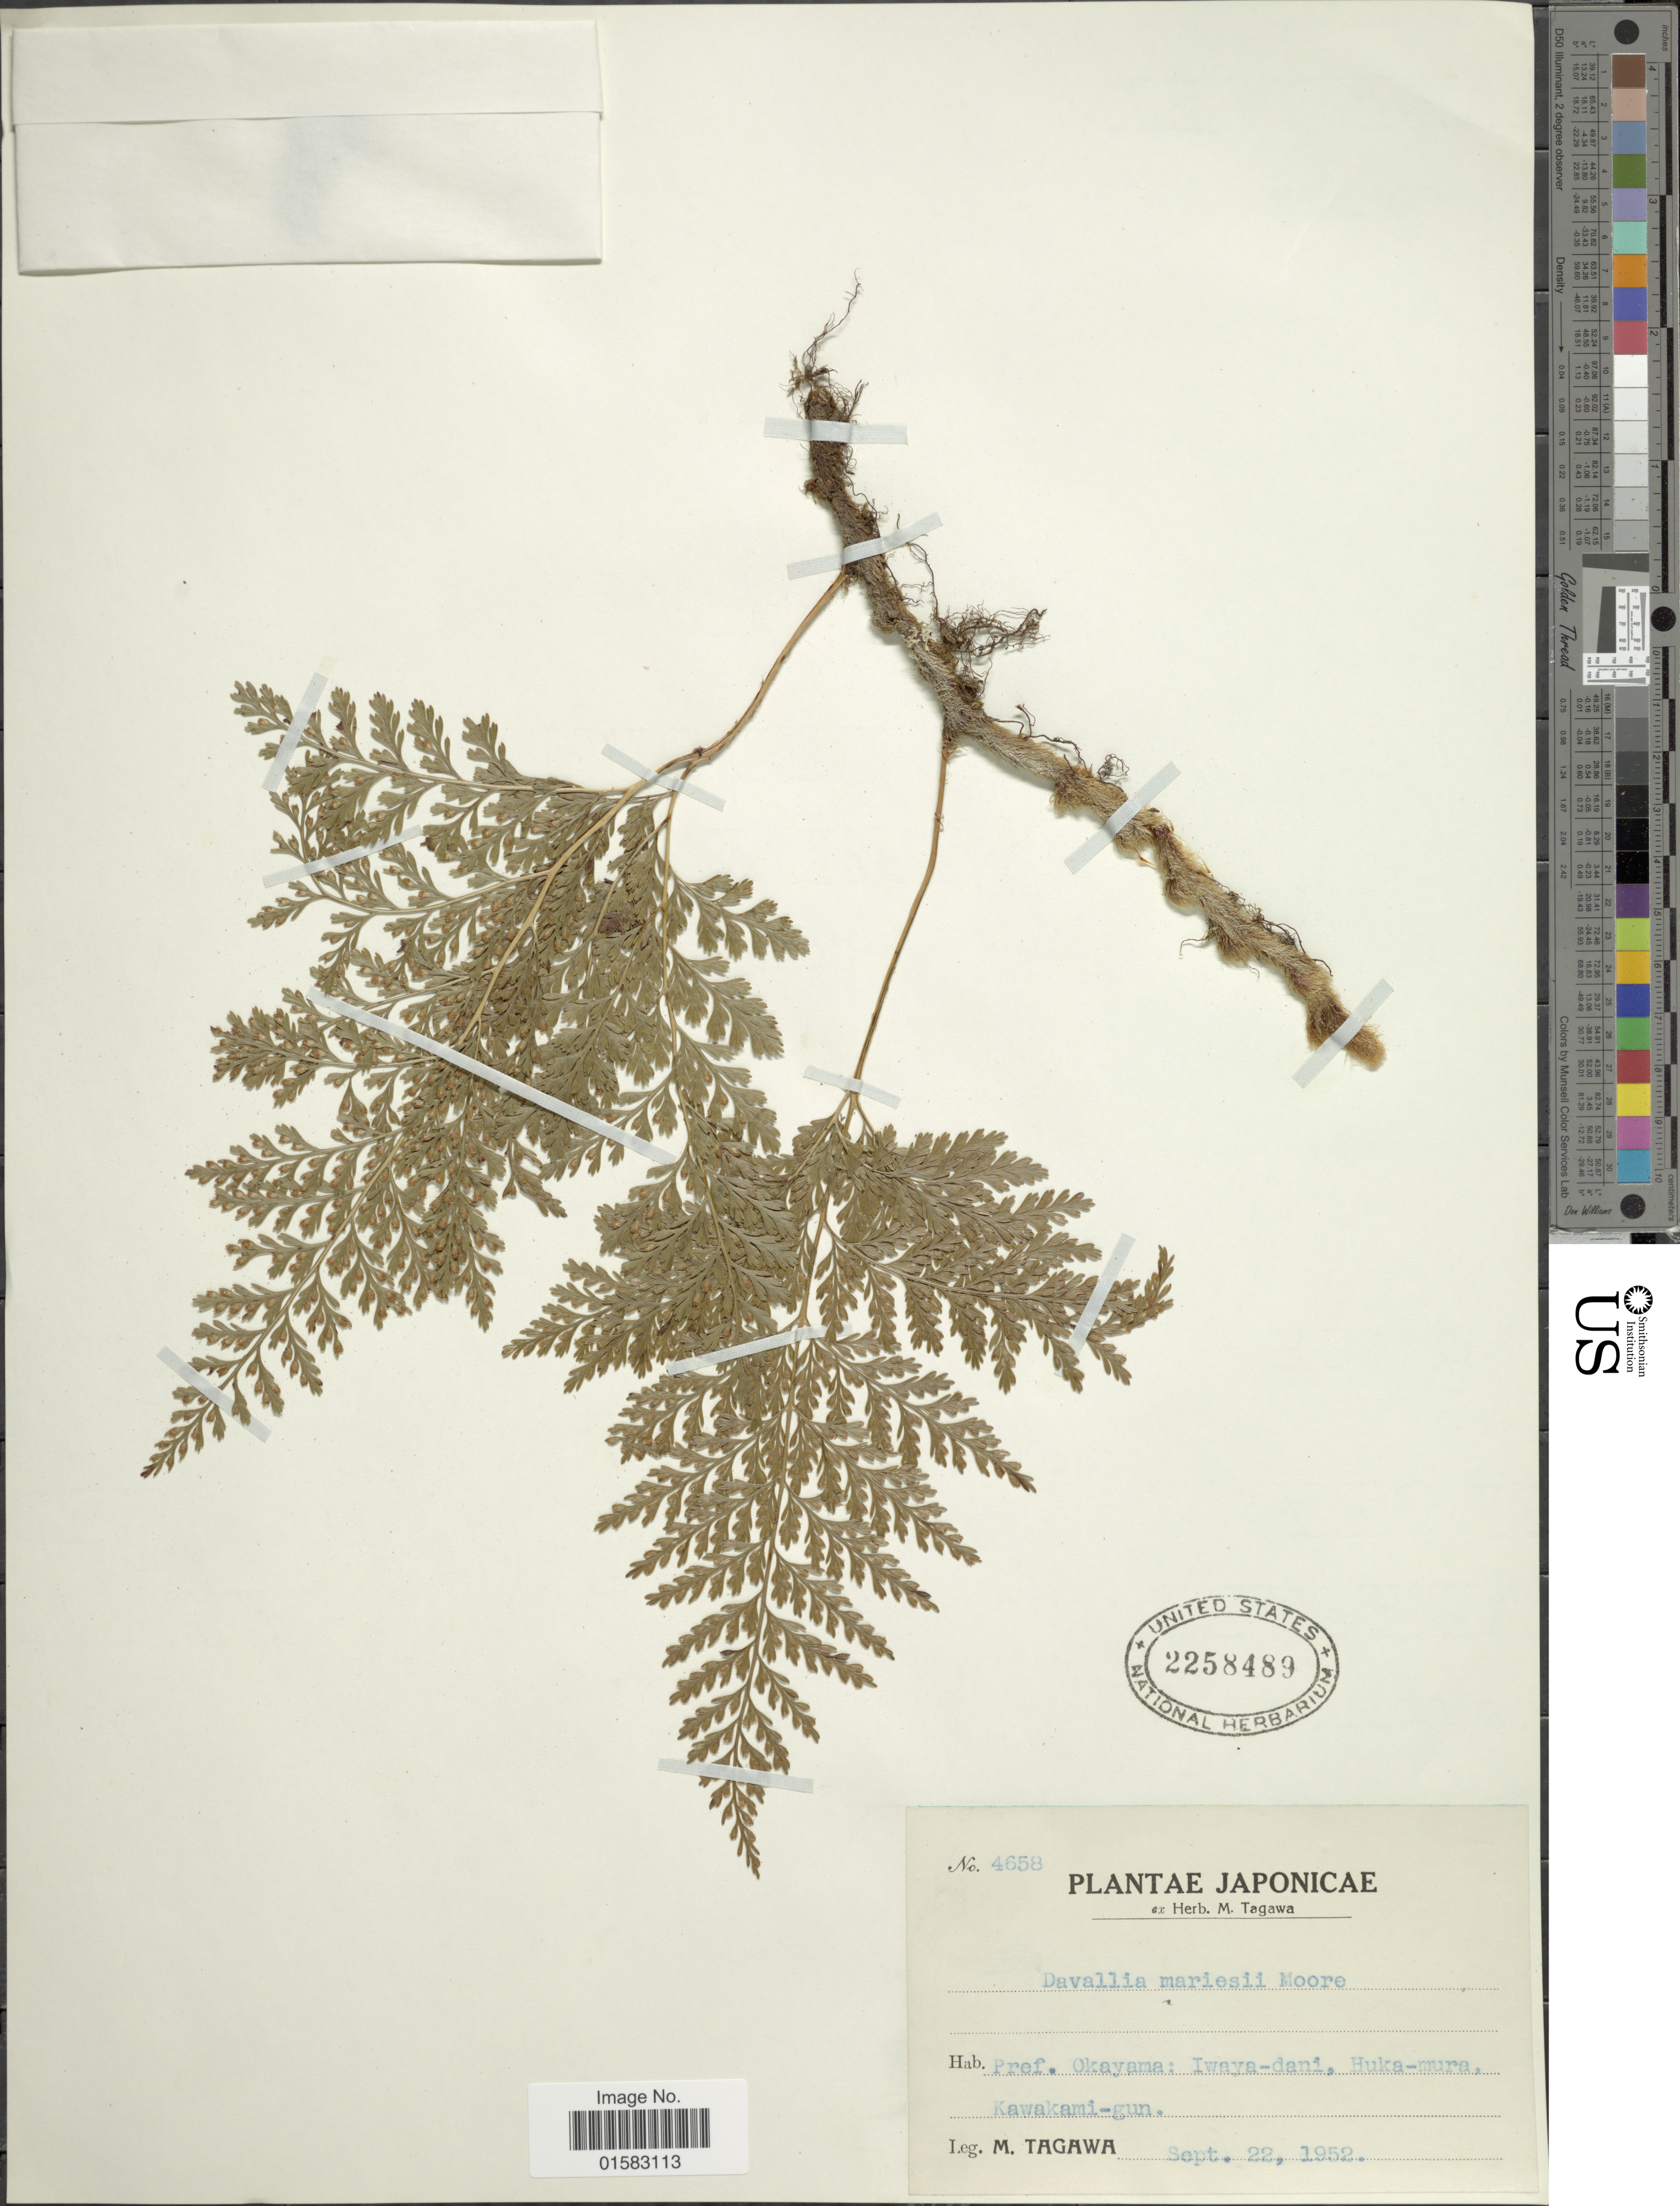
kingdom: Plantae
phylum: Tracheophyta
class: Polypodiopsida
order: Polypodiales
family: Davalliaceae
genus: Davallia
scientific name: Davallia trichomanoides var. trichomanoides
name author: Blume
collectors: M. Tagawa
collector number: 4658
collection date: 1952-08-22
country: Japan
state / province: Okayama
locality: Iwaba-dani, Huka-mura, Kawakami-gun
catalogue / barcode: US 2258489